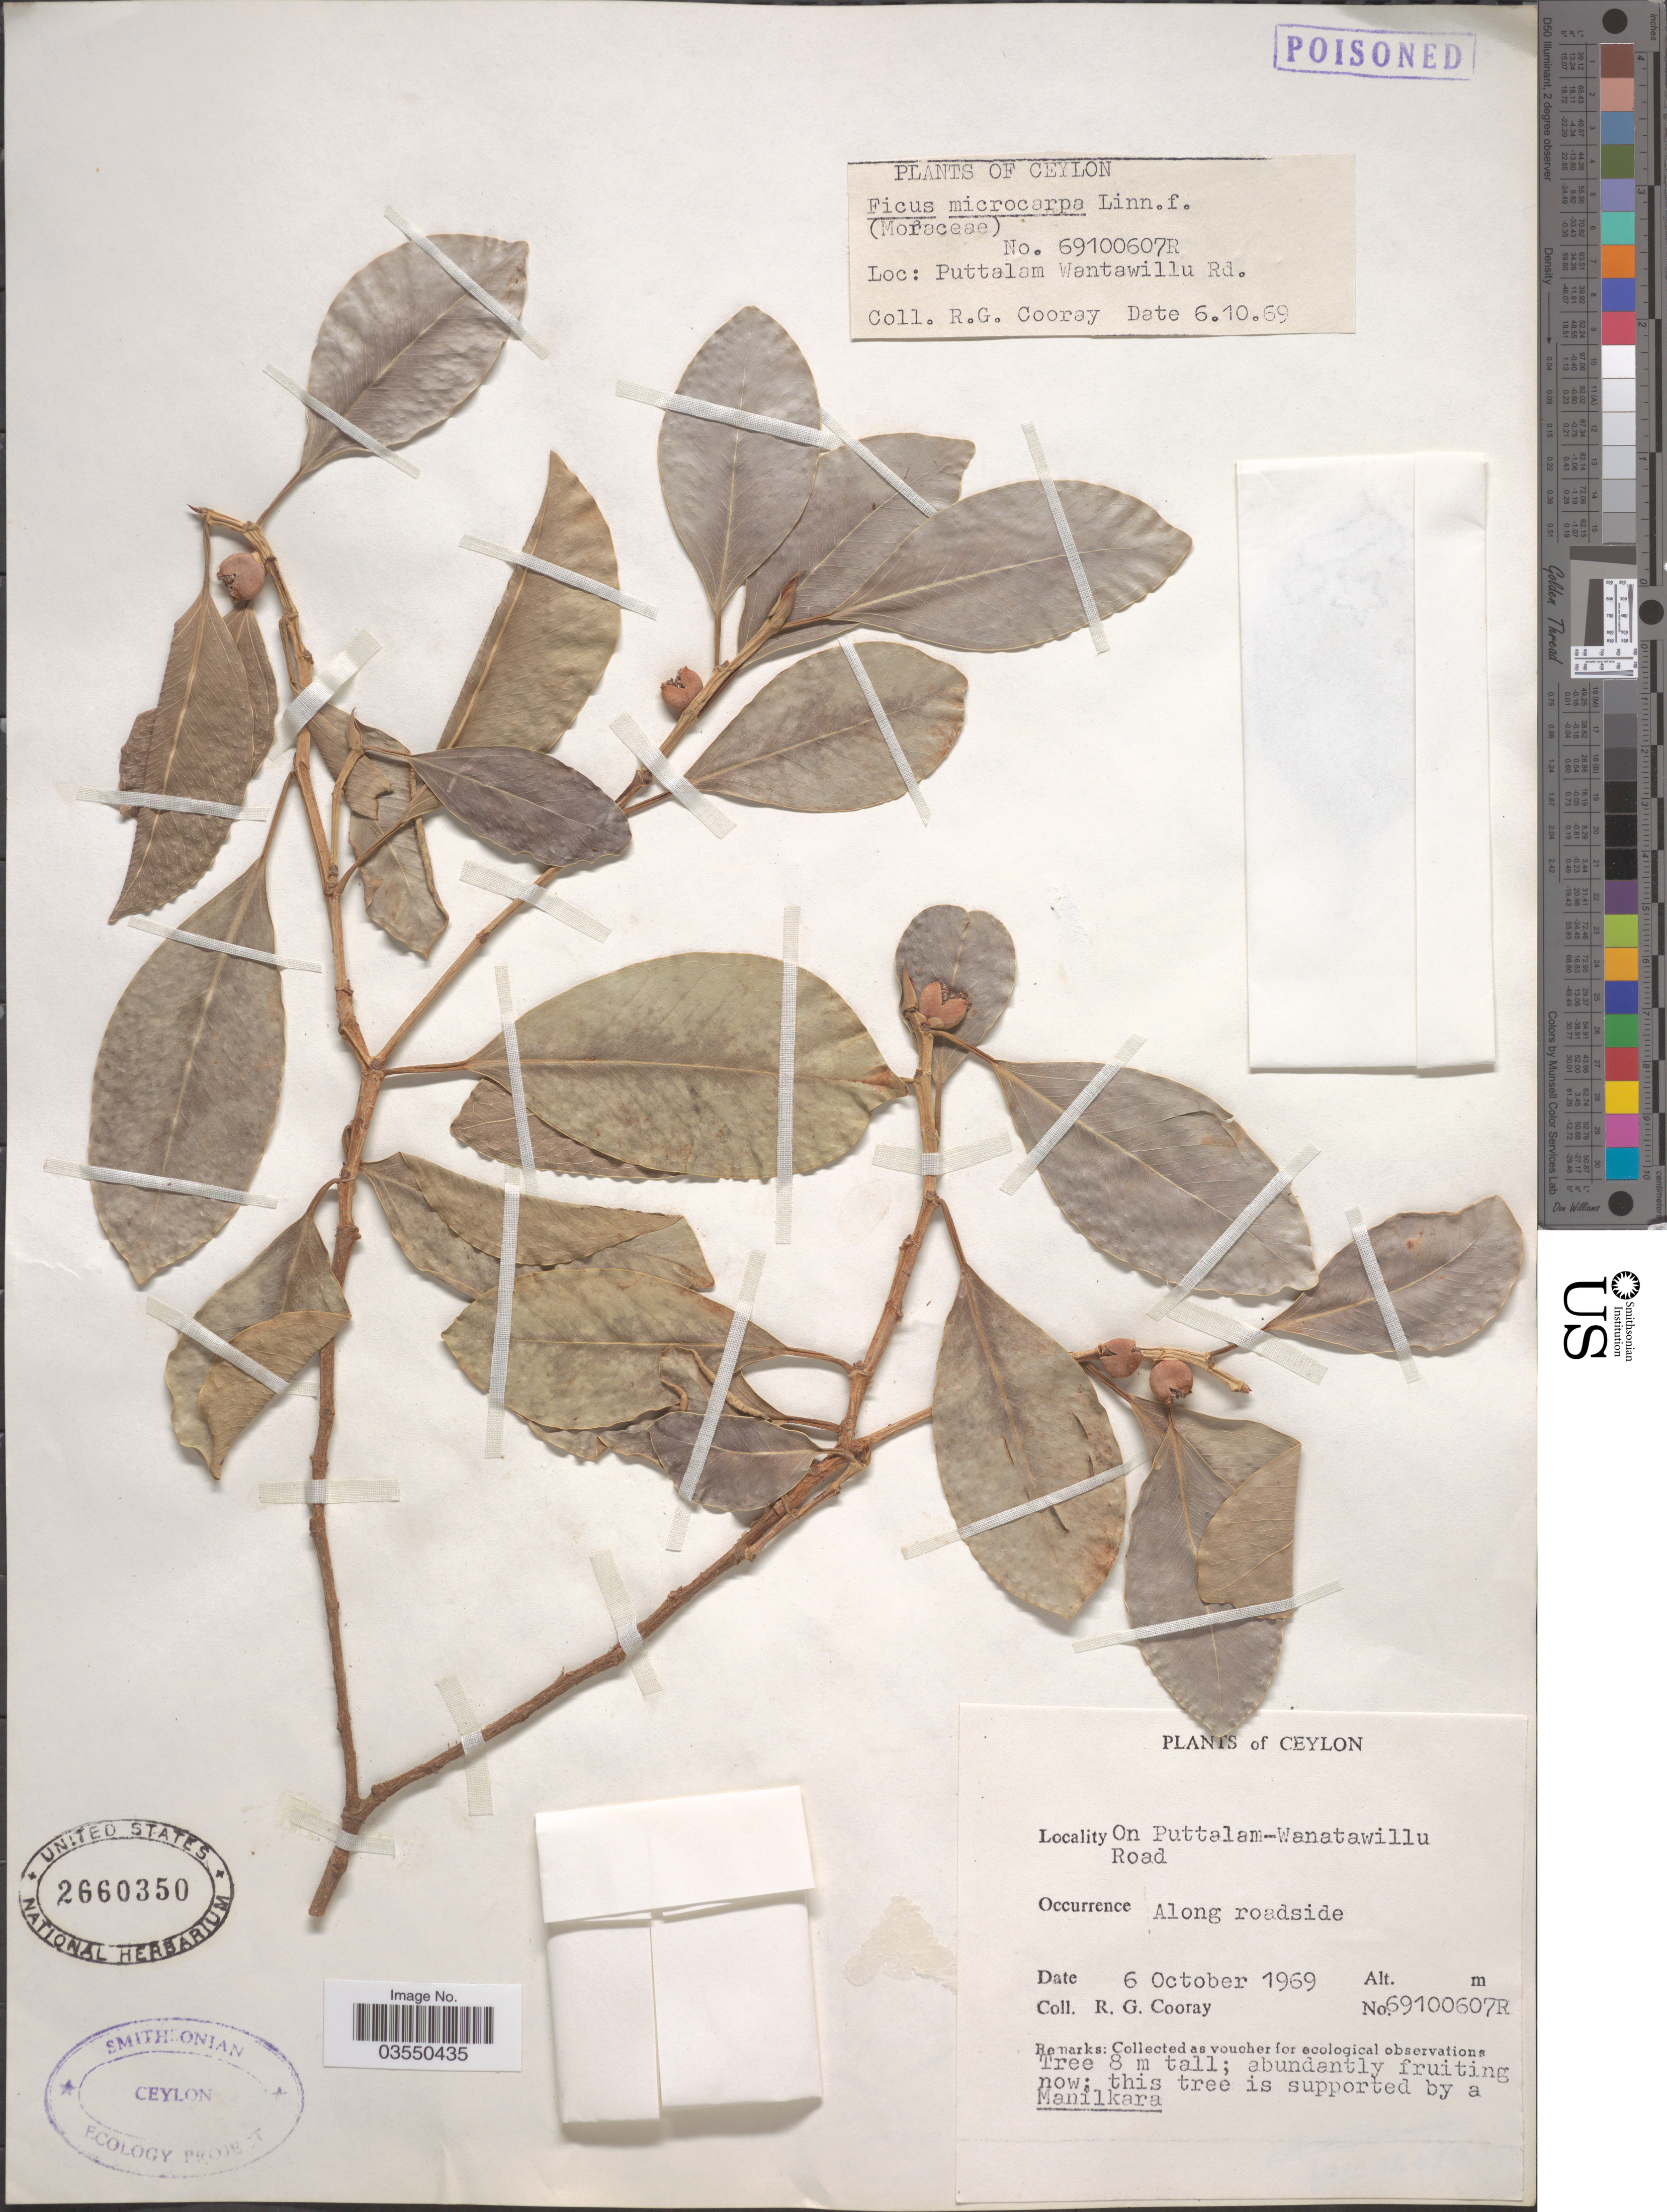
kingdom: Plantae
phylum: Tracheophyta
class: Magnoliopsida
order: Rosales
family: Moraceae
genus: Ficus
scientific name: Ficus microcarpa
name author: L. f.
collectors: R. Cooray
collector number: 69100607R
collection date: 1969-10-06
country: Sri Lanka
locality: Ceylon. On Puttalam-Wanatawillu Road.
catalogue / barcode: US 2600350